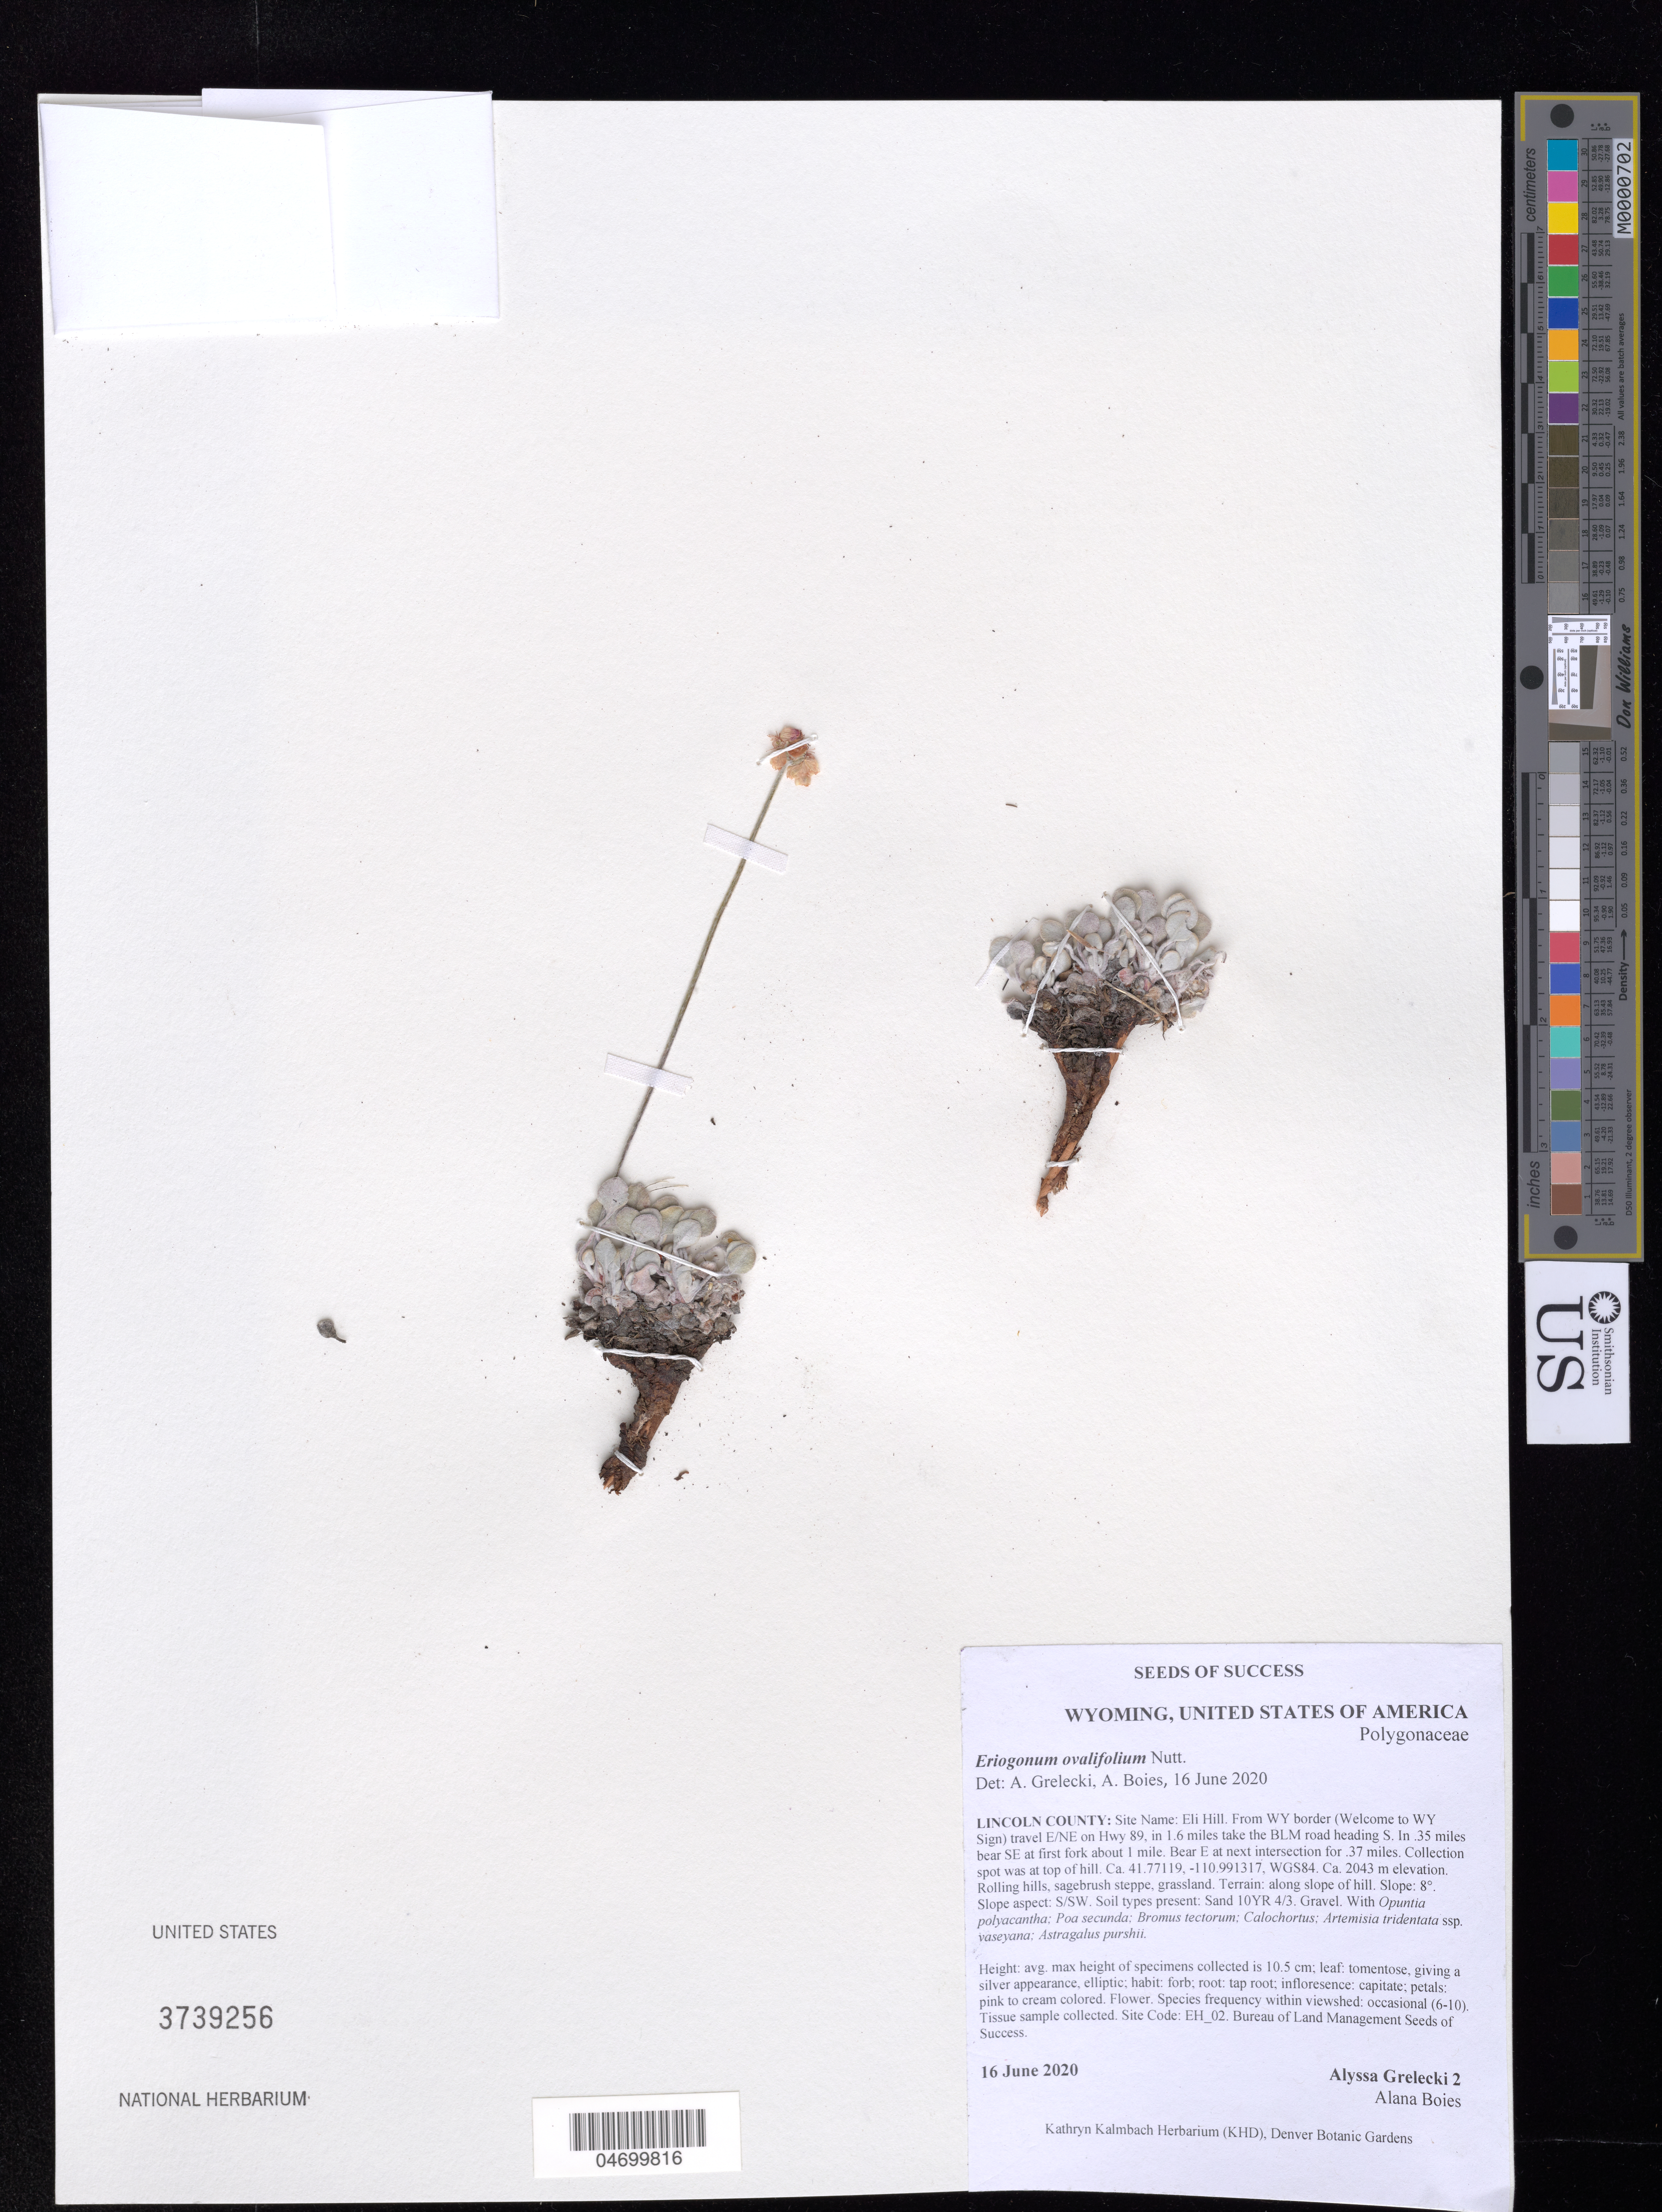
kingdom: Plantae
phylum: Tracheophyta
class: Magnoliopsida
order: Caryophyllales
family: Polygonaceae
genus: Eriogonum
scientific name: Eriogonum ovalifolium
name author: Nutt.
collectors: A. Grelecki & A. Boies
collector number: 2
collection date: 2020-06-16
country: United States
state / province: Wyoming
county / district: Lincoln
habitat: Rolling hills, sagebrush steppe, grassland.Sand soil. With Opuntia polyacantha, Poa secunda, Bromus tectorum, etc.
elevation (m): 2043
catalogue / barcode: US 3739256